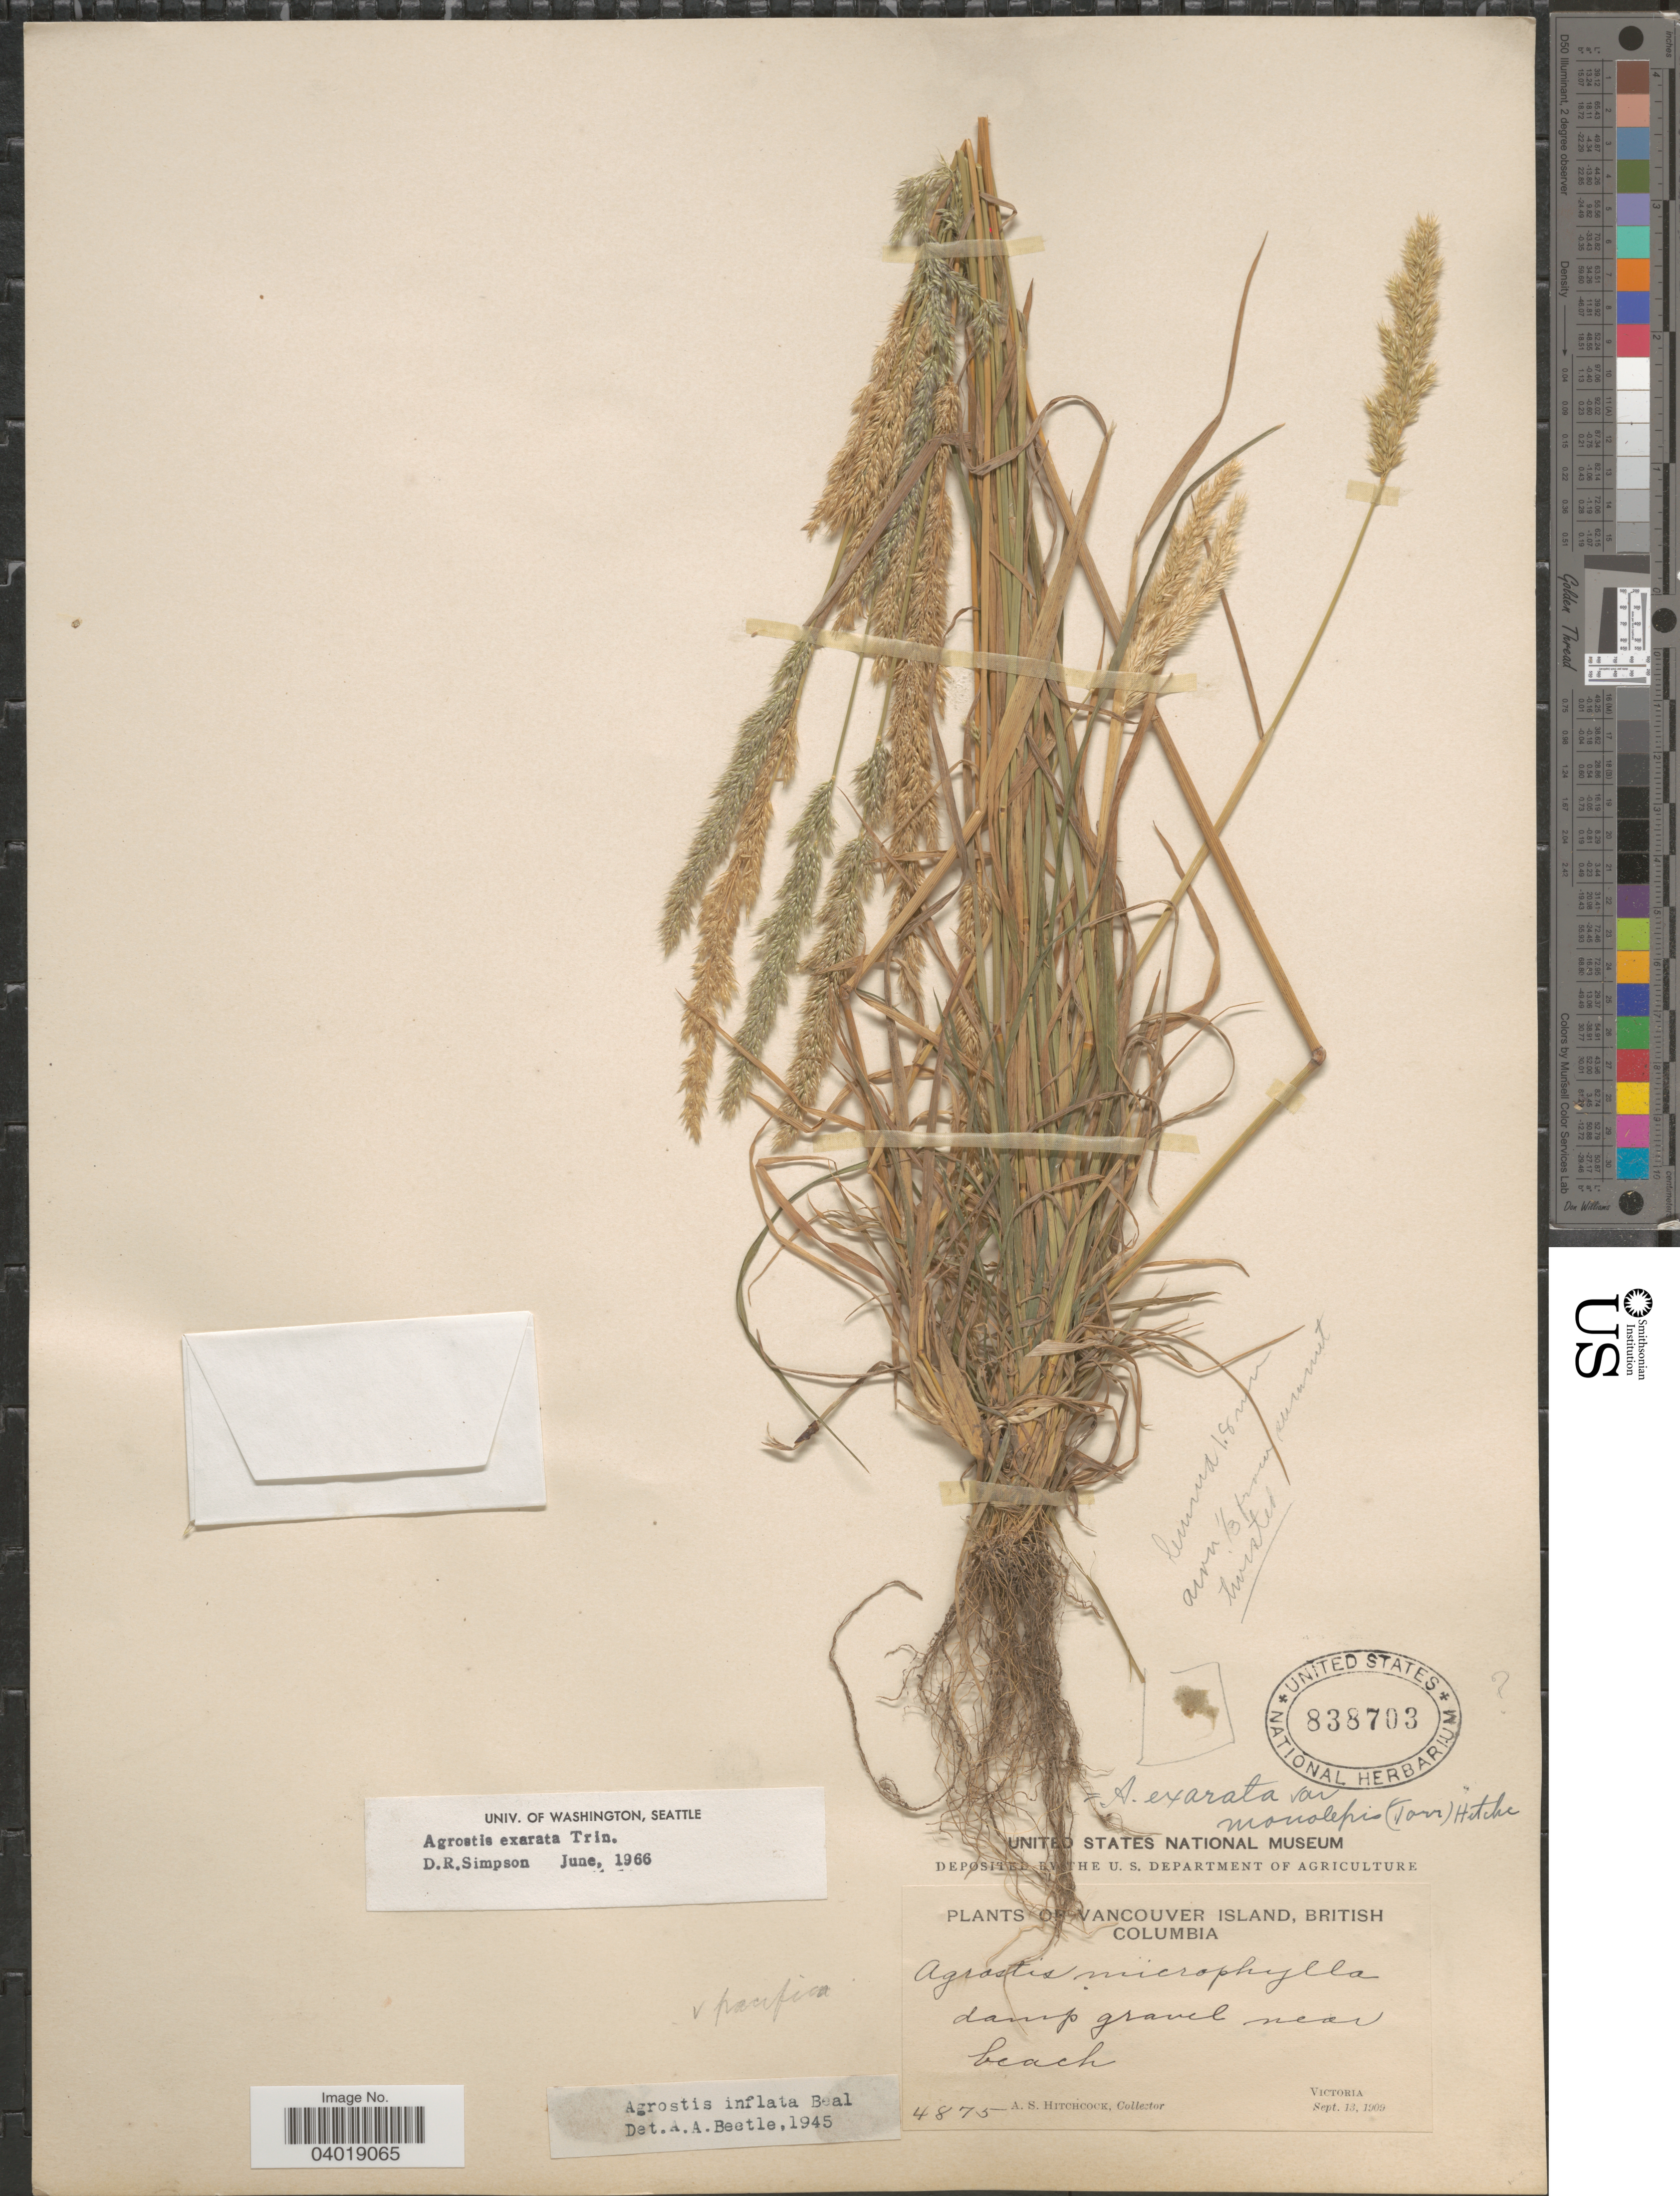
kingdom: Plantae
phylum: Tracheophyta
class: Liliopsida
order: Poales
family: Poaceae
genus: Agrostis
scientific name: Agrostis exarata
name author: Trin.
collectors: A. S. Hitchcock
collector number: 4875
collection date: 1909-09-13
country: Canada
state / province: British Columbia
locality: Vancouver Island. Near beach. Victoria.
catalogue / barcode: US 838703